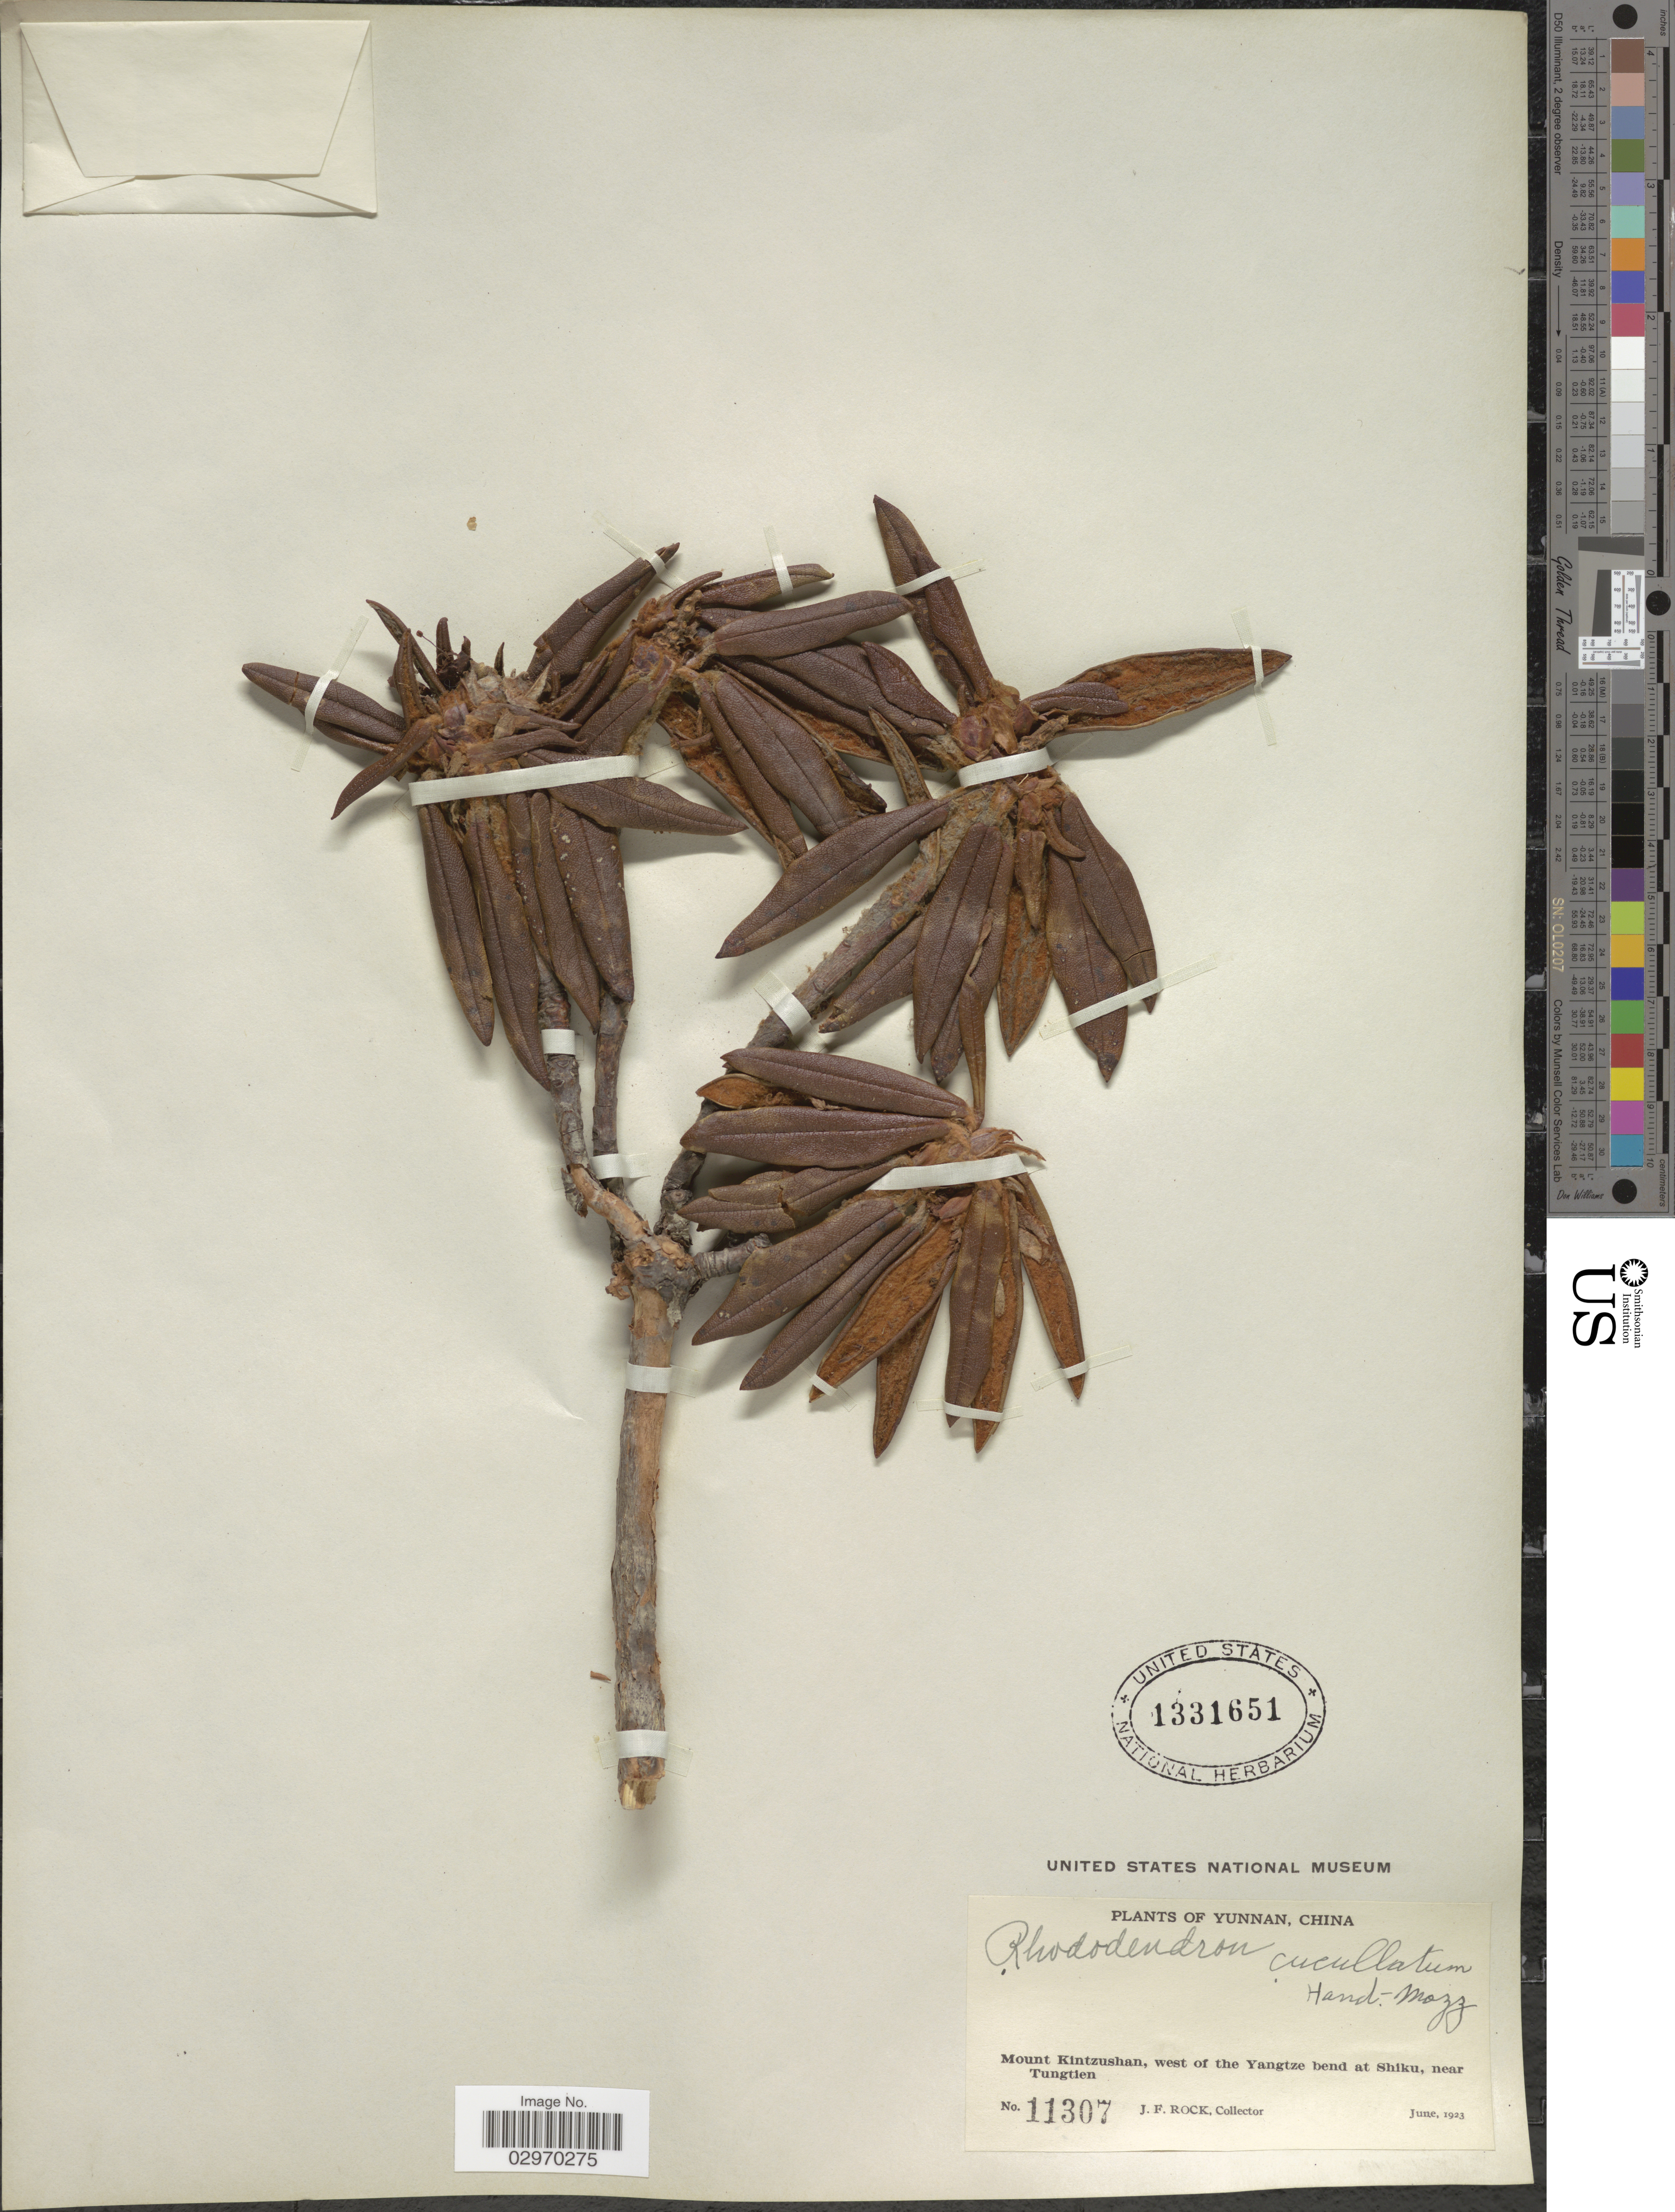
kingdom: Plantae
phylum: Tracheophyta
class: Magnoliopsida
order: Ericales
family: Ericaceae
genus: Rhododendron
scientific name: Rhododendron cucullatum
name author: Hand.-Mazz.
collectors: J. Rock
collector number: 11307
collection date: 1923-06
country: China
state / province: Yunnan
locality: Mount Kintzushan, west of the Yangtze bend at Shiku, near Tungtien.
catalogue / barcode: US 1331651